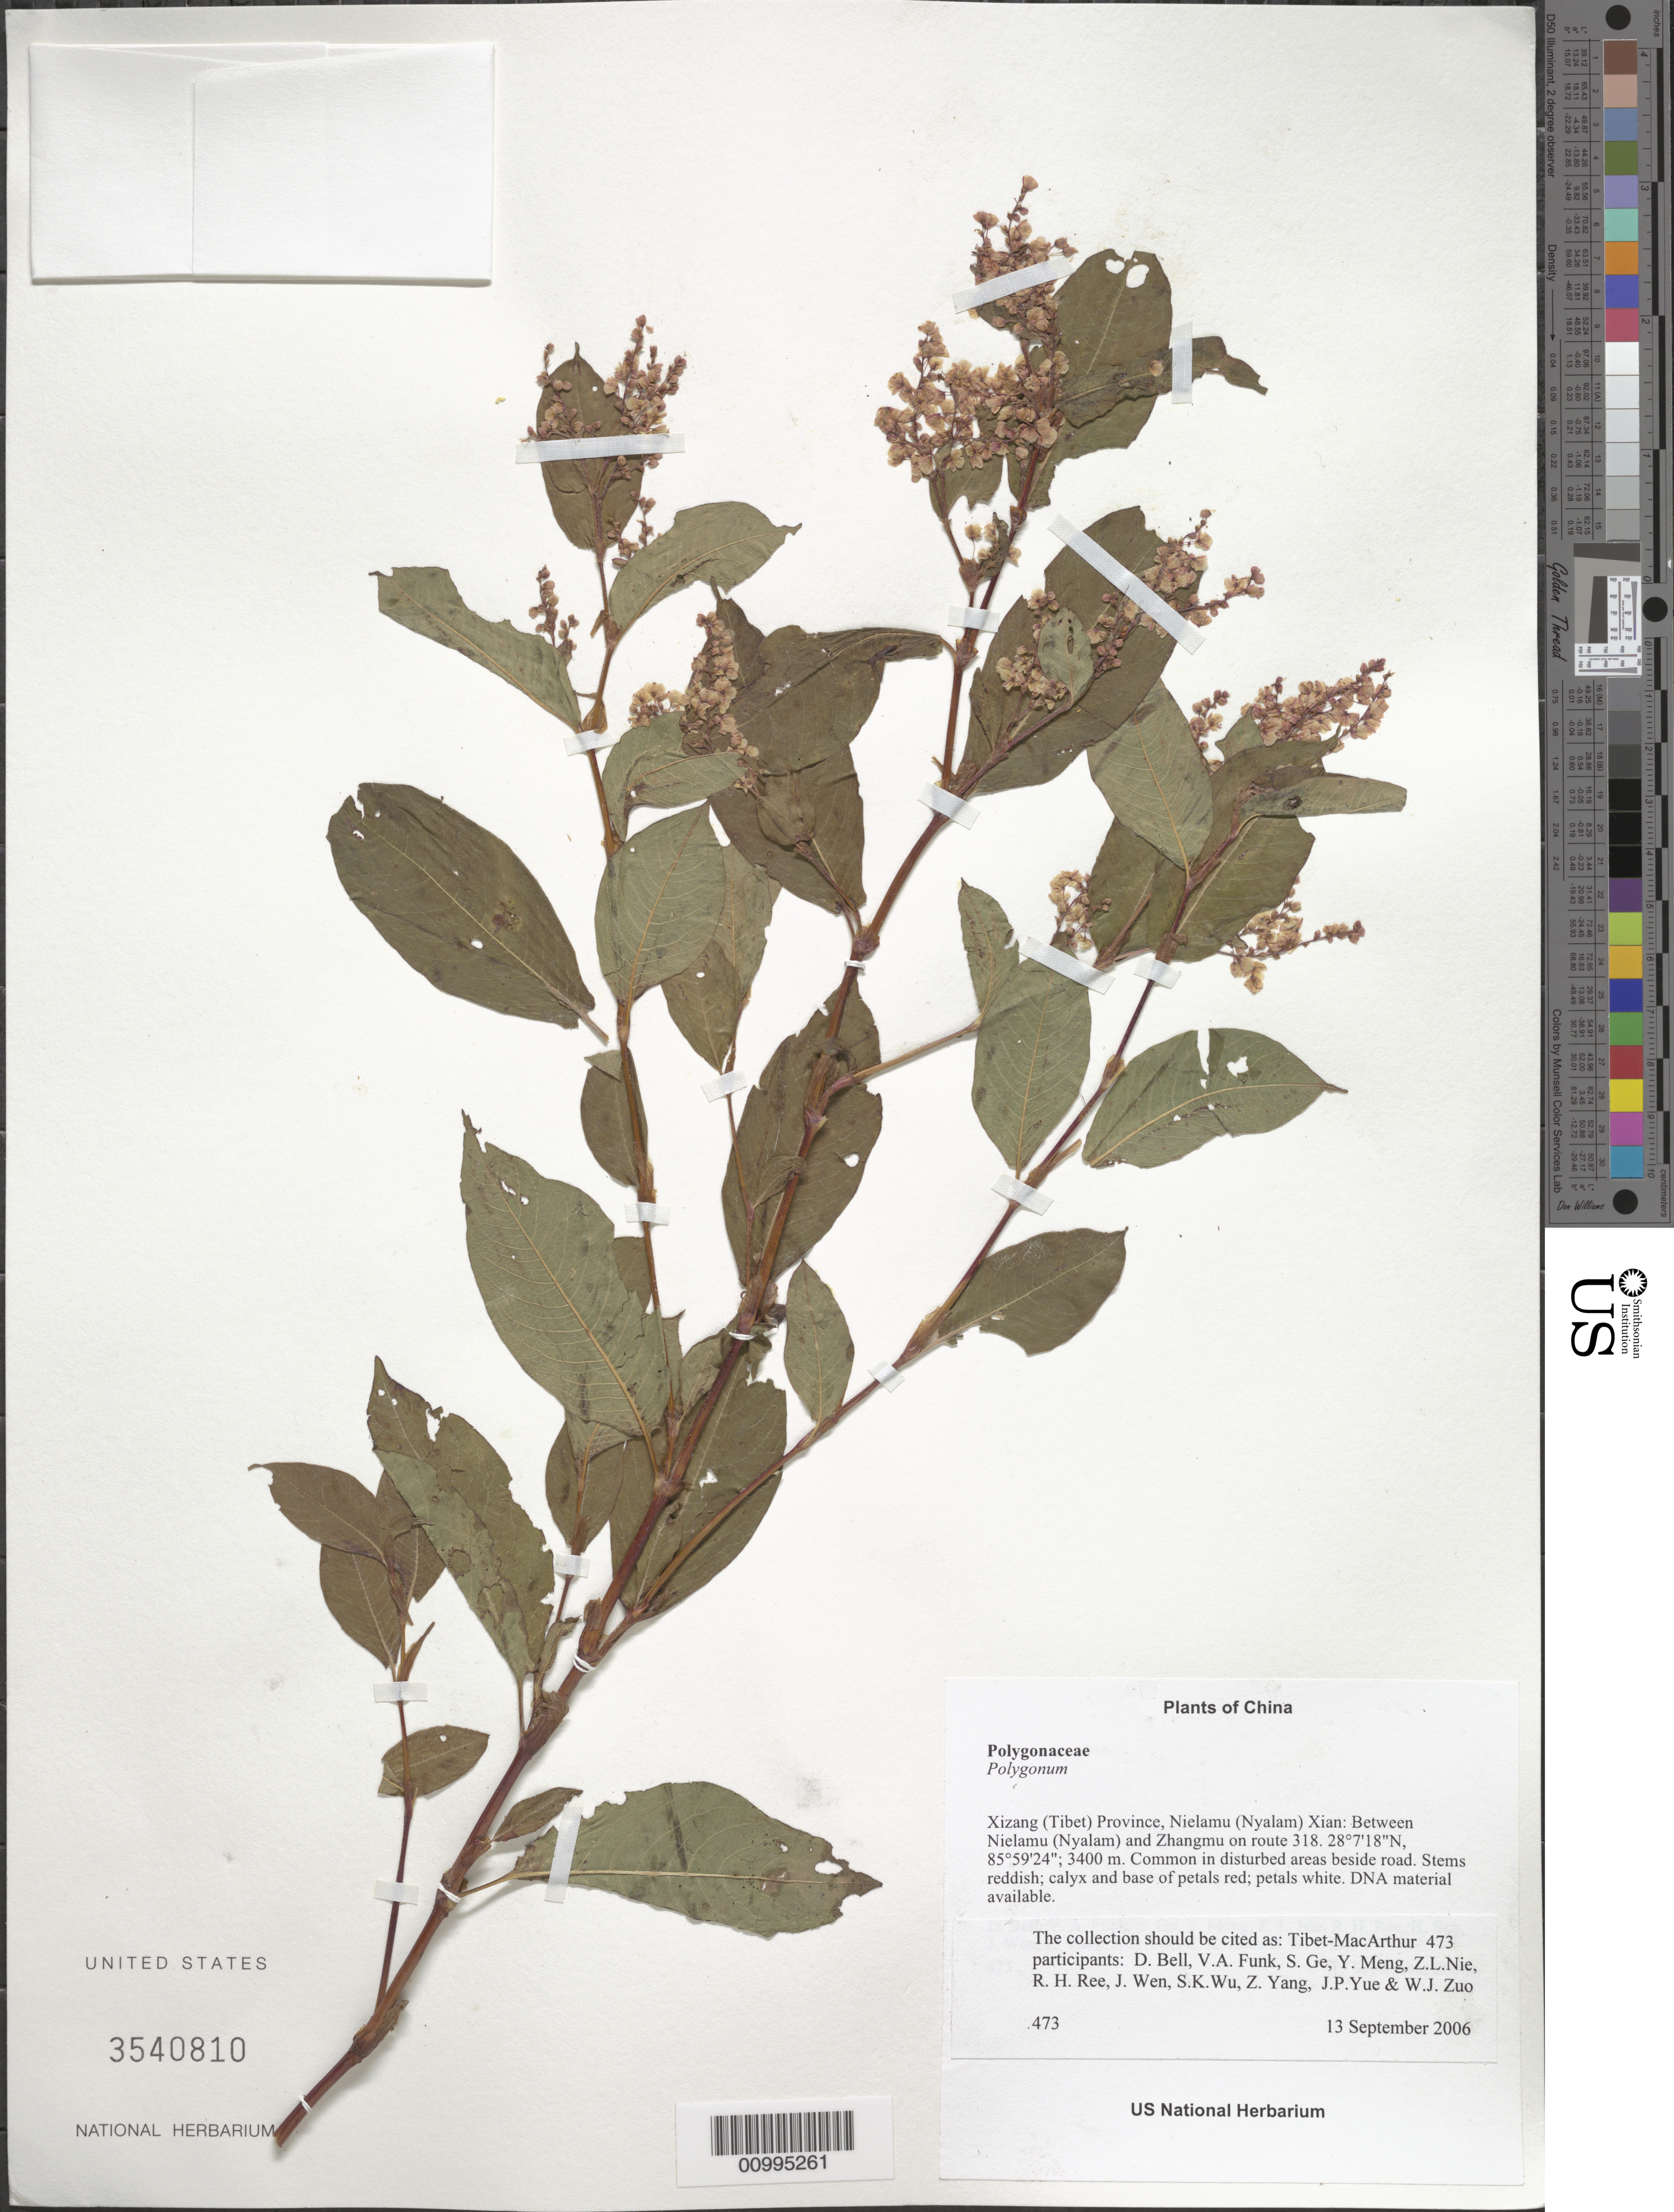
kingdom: Plantae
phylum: Tracheophyta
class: Magnoliopsida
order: Caryophyllales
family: Polygonaceae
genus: Polygonum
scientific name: Polygonum sp.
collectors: Tibet-MacArthur, D. A. Bell, V. Funk, S. Ge, Y. Meng, Z. Nie, R. Ree, H. Sun, J. Wen, Z. Yang, J. Yue, Z. Zhou & W. Zuo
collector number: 473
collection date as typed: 13 Sep 2006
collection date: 2006-09-13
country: China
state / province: Xizang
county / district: Nielamu (Nyalam) Xian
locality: Between Nielamu (Nyalam) and Zhangmu on route 318.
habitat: Rocky slopes, cliff bases and disturbed areas beside road. Common in disturbed areas beside road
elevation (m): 3400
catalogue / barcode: US 3540810